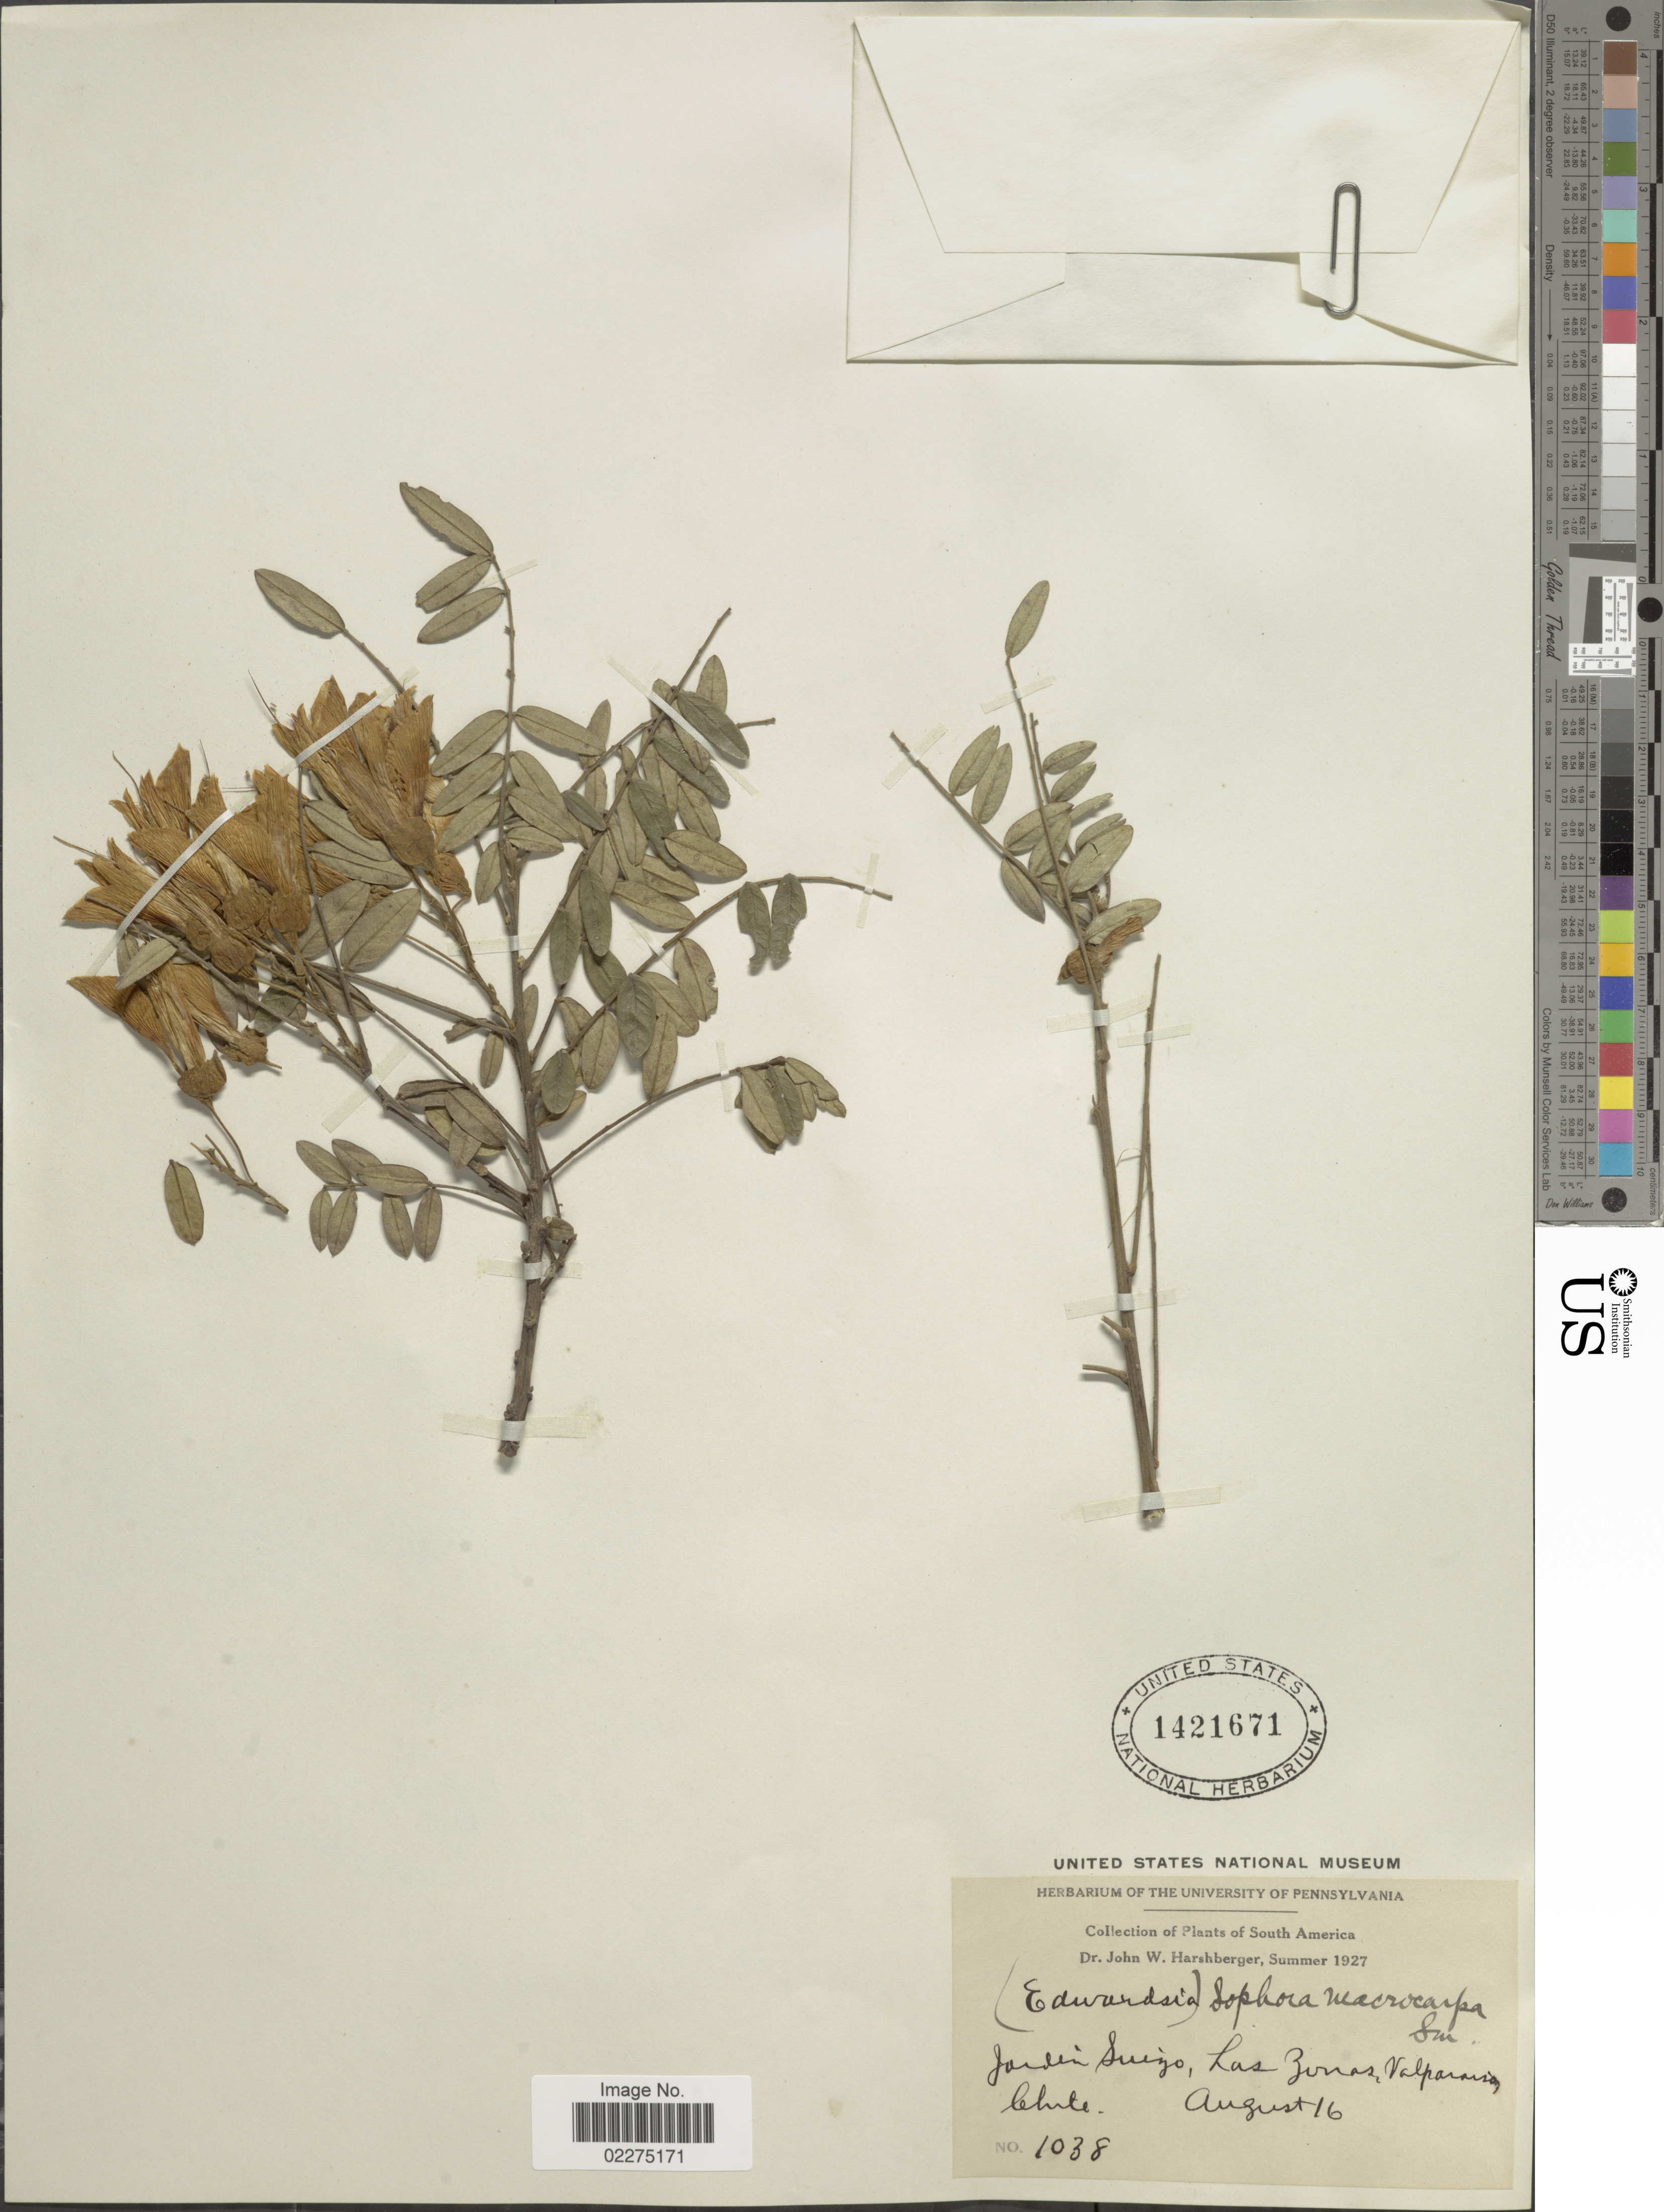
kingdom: Plantae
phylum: Tracheophyta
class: Magnoliopsida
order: Fabales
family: Fabaceae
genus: Sophora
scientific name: Sophora macrocarpa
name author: Sm.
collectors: J. W. Harshberger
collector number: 1038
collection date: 1927-08-16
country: Chile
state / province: Valparaíso (V)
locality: Jardin Suizo, Las Zonas, Valparaiso.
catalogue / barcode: US 1421671